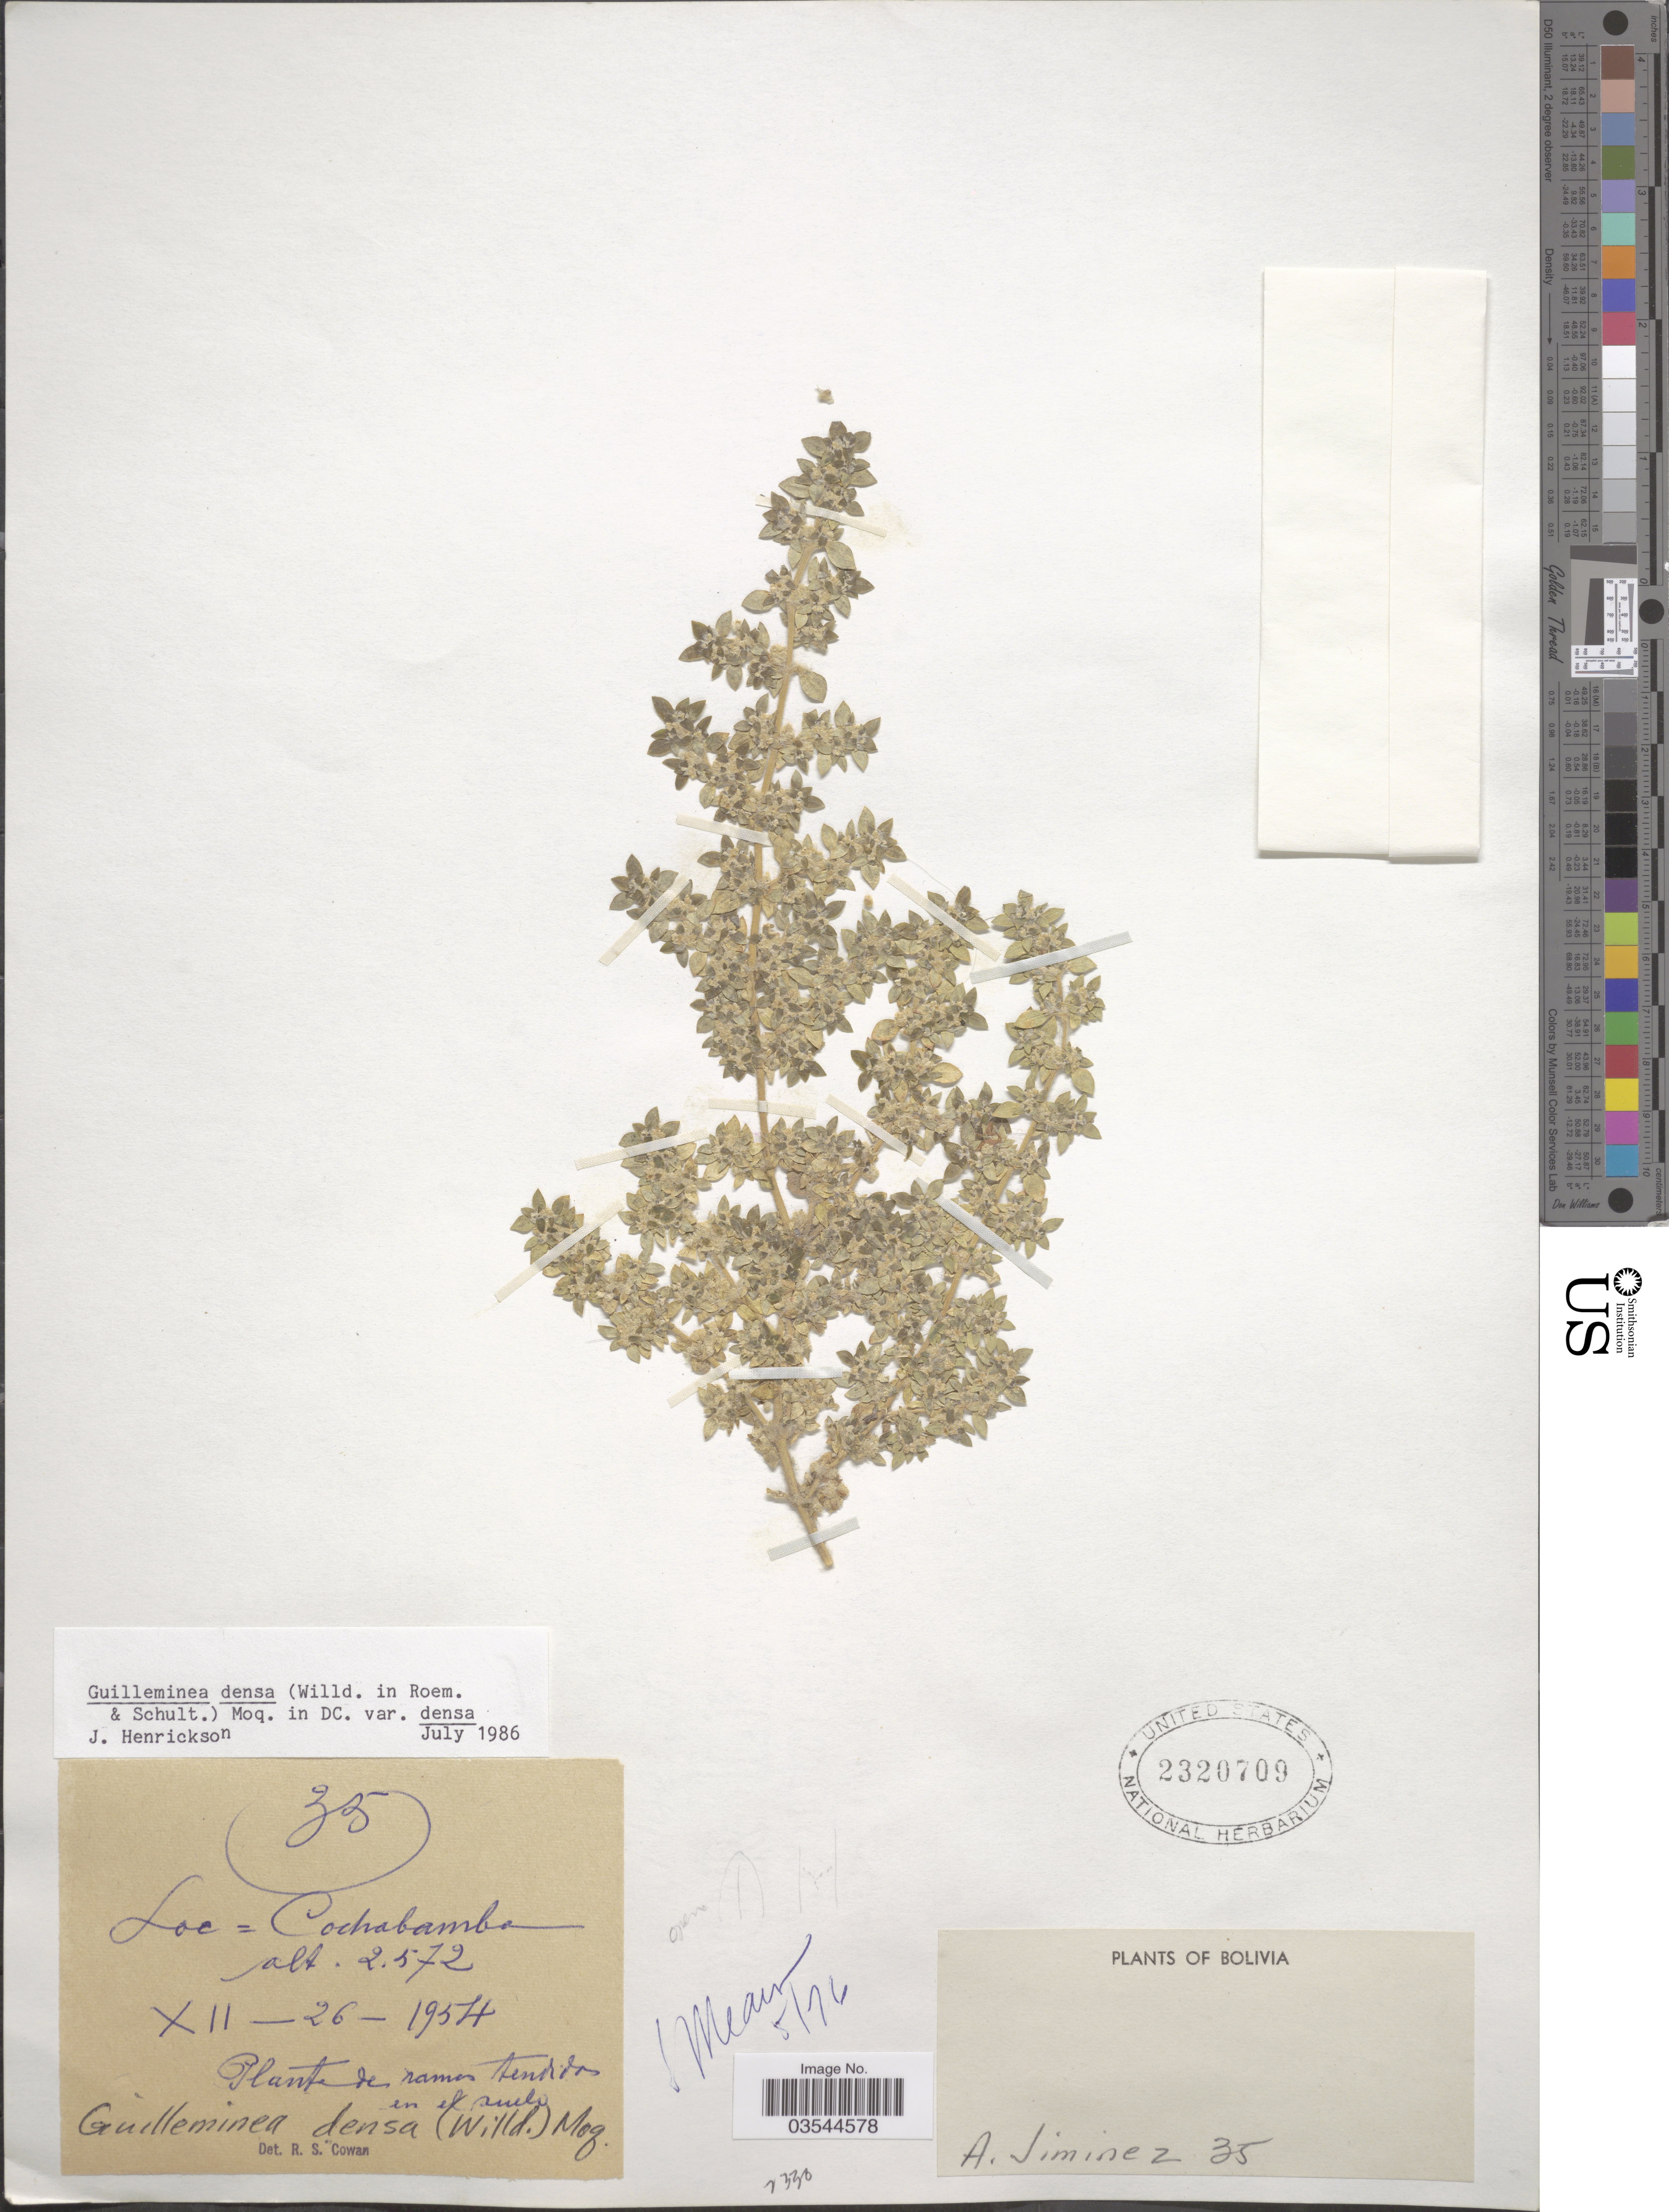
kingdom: Plantae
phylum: Tracheophyta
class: Magnoliopsida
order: Caryophyllales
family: Amaranthaceae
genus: Guilleminea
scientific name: Guilleminea densa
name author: (Humb. & Bonpl. ex Schult.) Moq.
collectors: A. Jimenez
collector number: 35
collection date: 1954-12-26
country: Bolivia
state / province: Cochabamba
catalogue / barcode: US 2320709